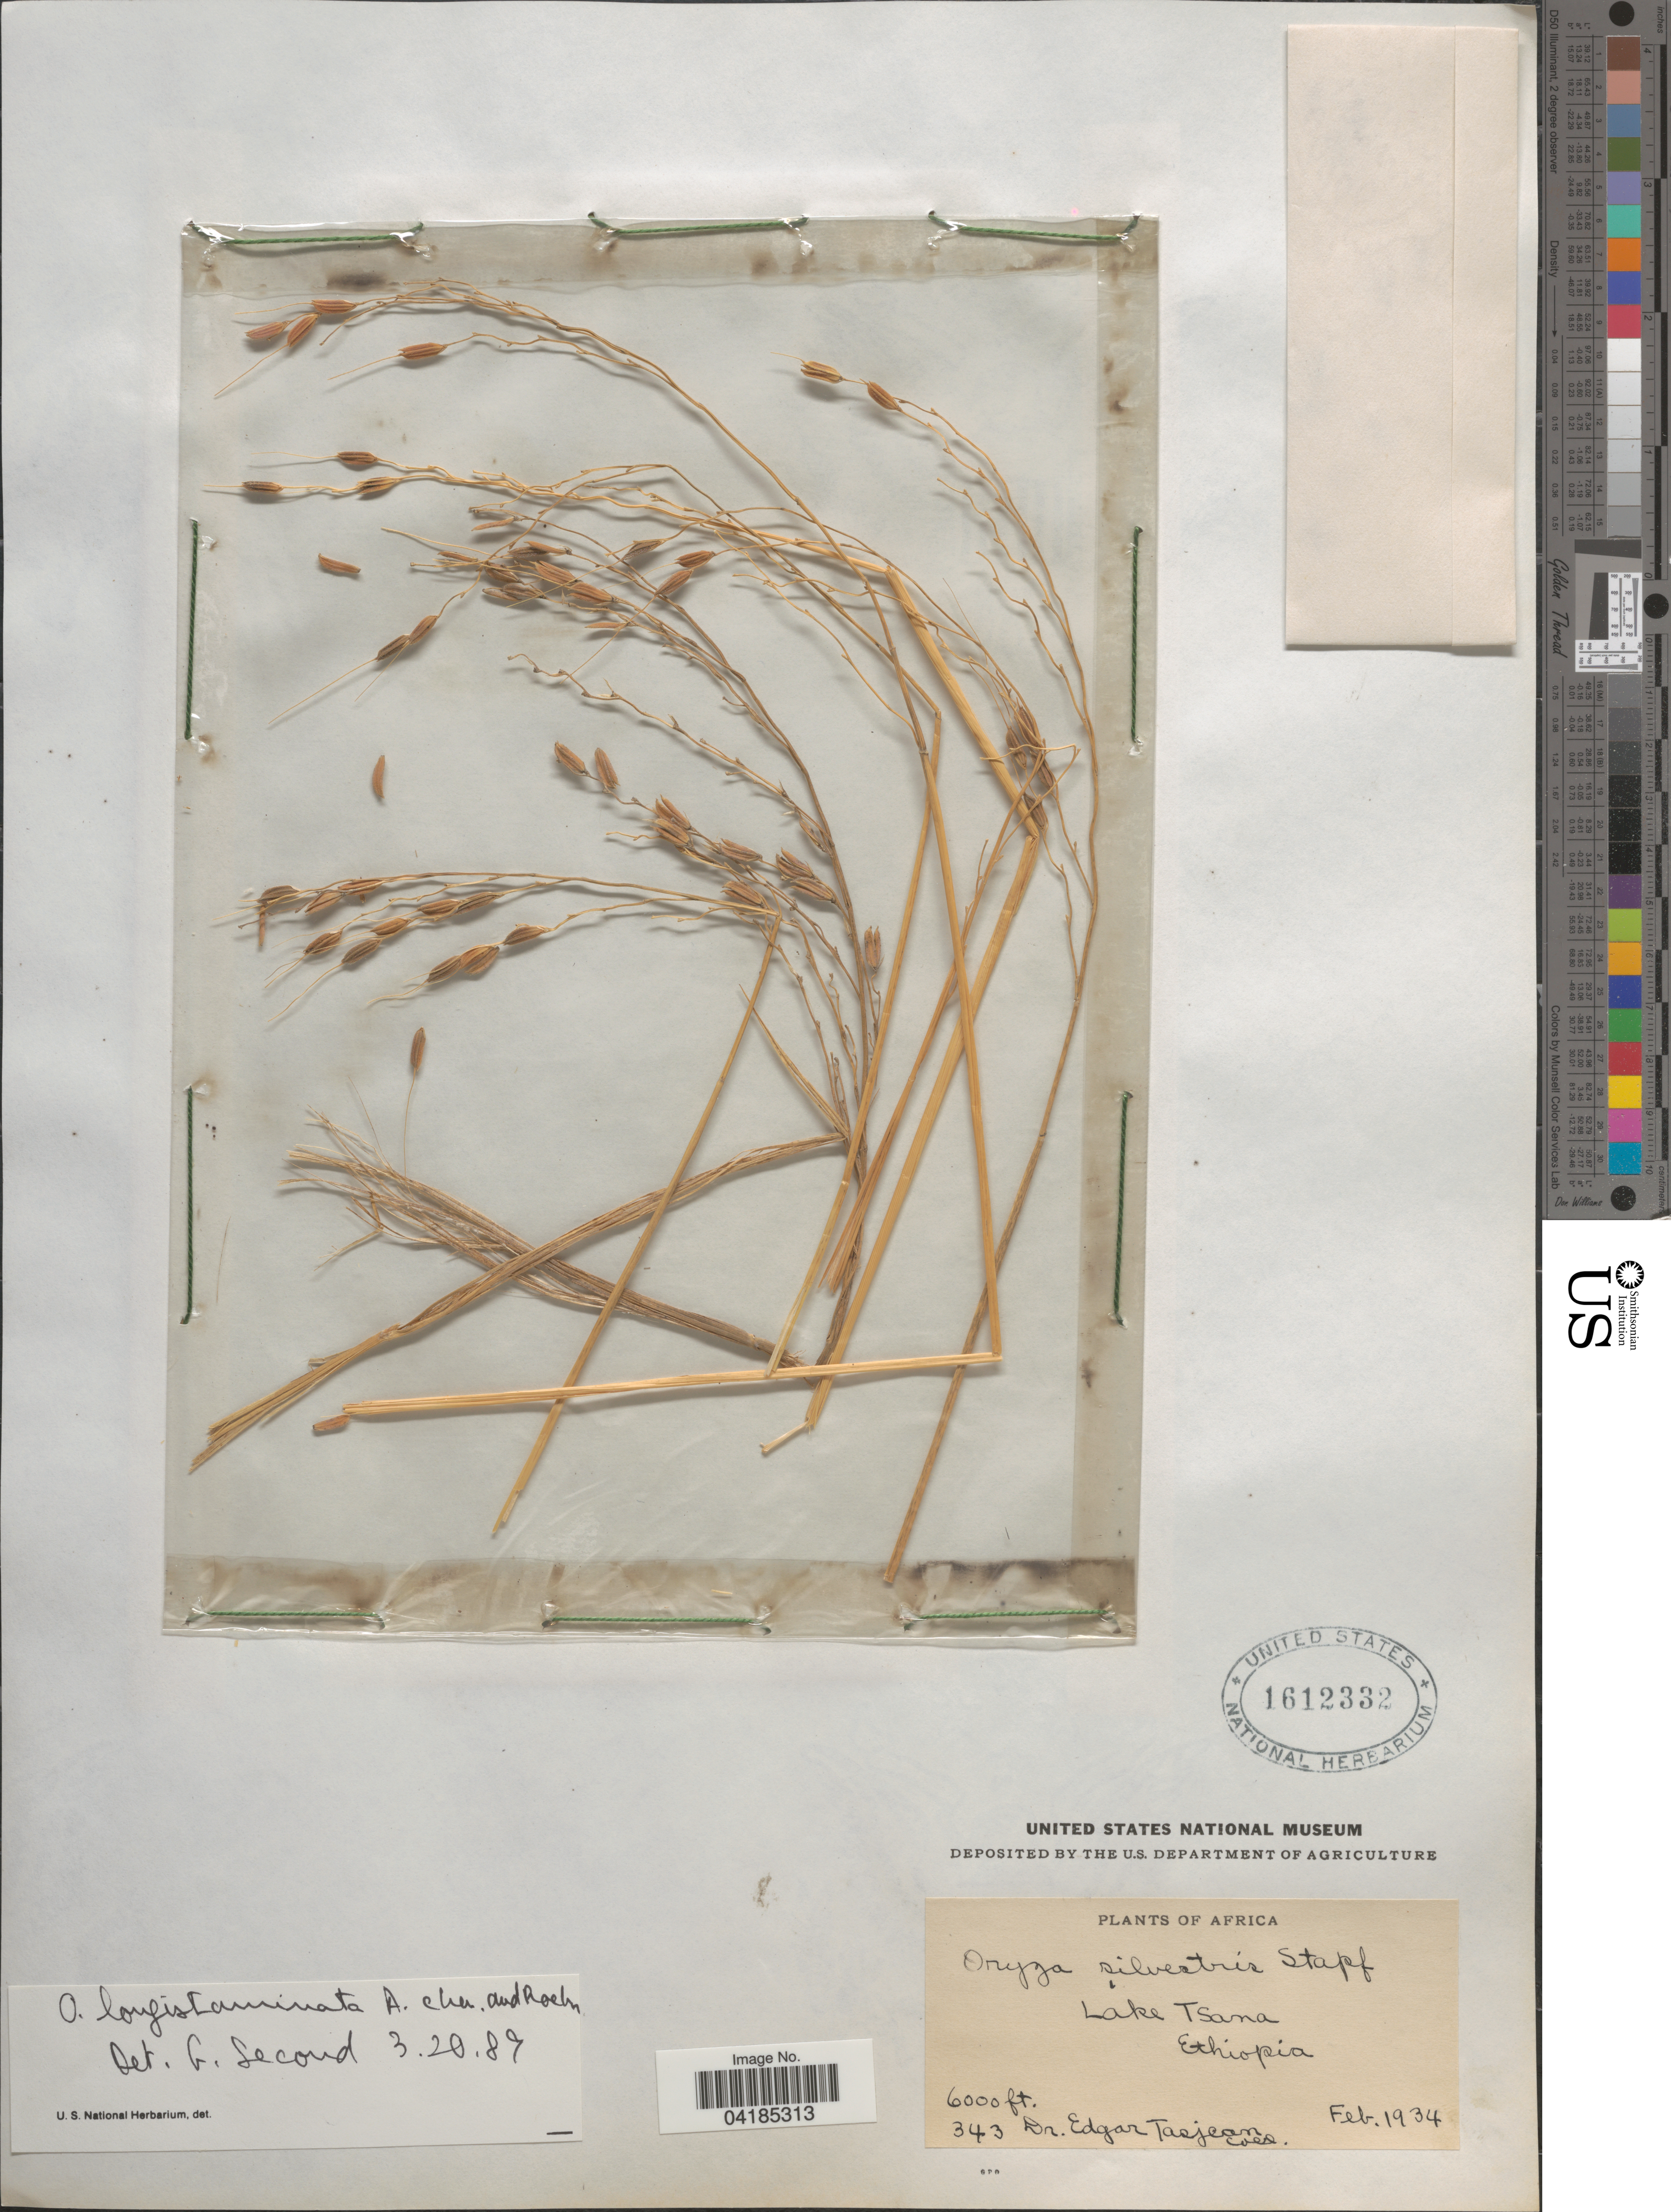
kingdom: Plantae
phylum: Tracheophyta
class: Liliopsida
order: Poales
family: Poaceae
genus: Oryza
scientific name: Oryza longistaminata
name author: A. Chev. & Roehr.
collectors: E. Tasjean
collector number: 343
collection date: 1934-02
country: Ethiopia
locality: Lake Tsana.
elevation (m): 1829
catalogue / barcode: US 1612332